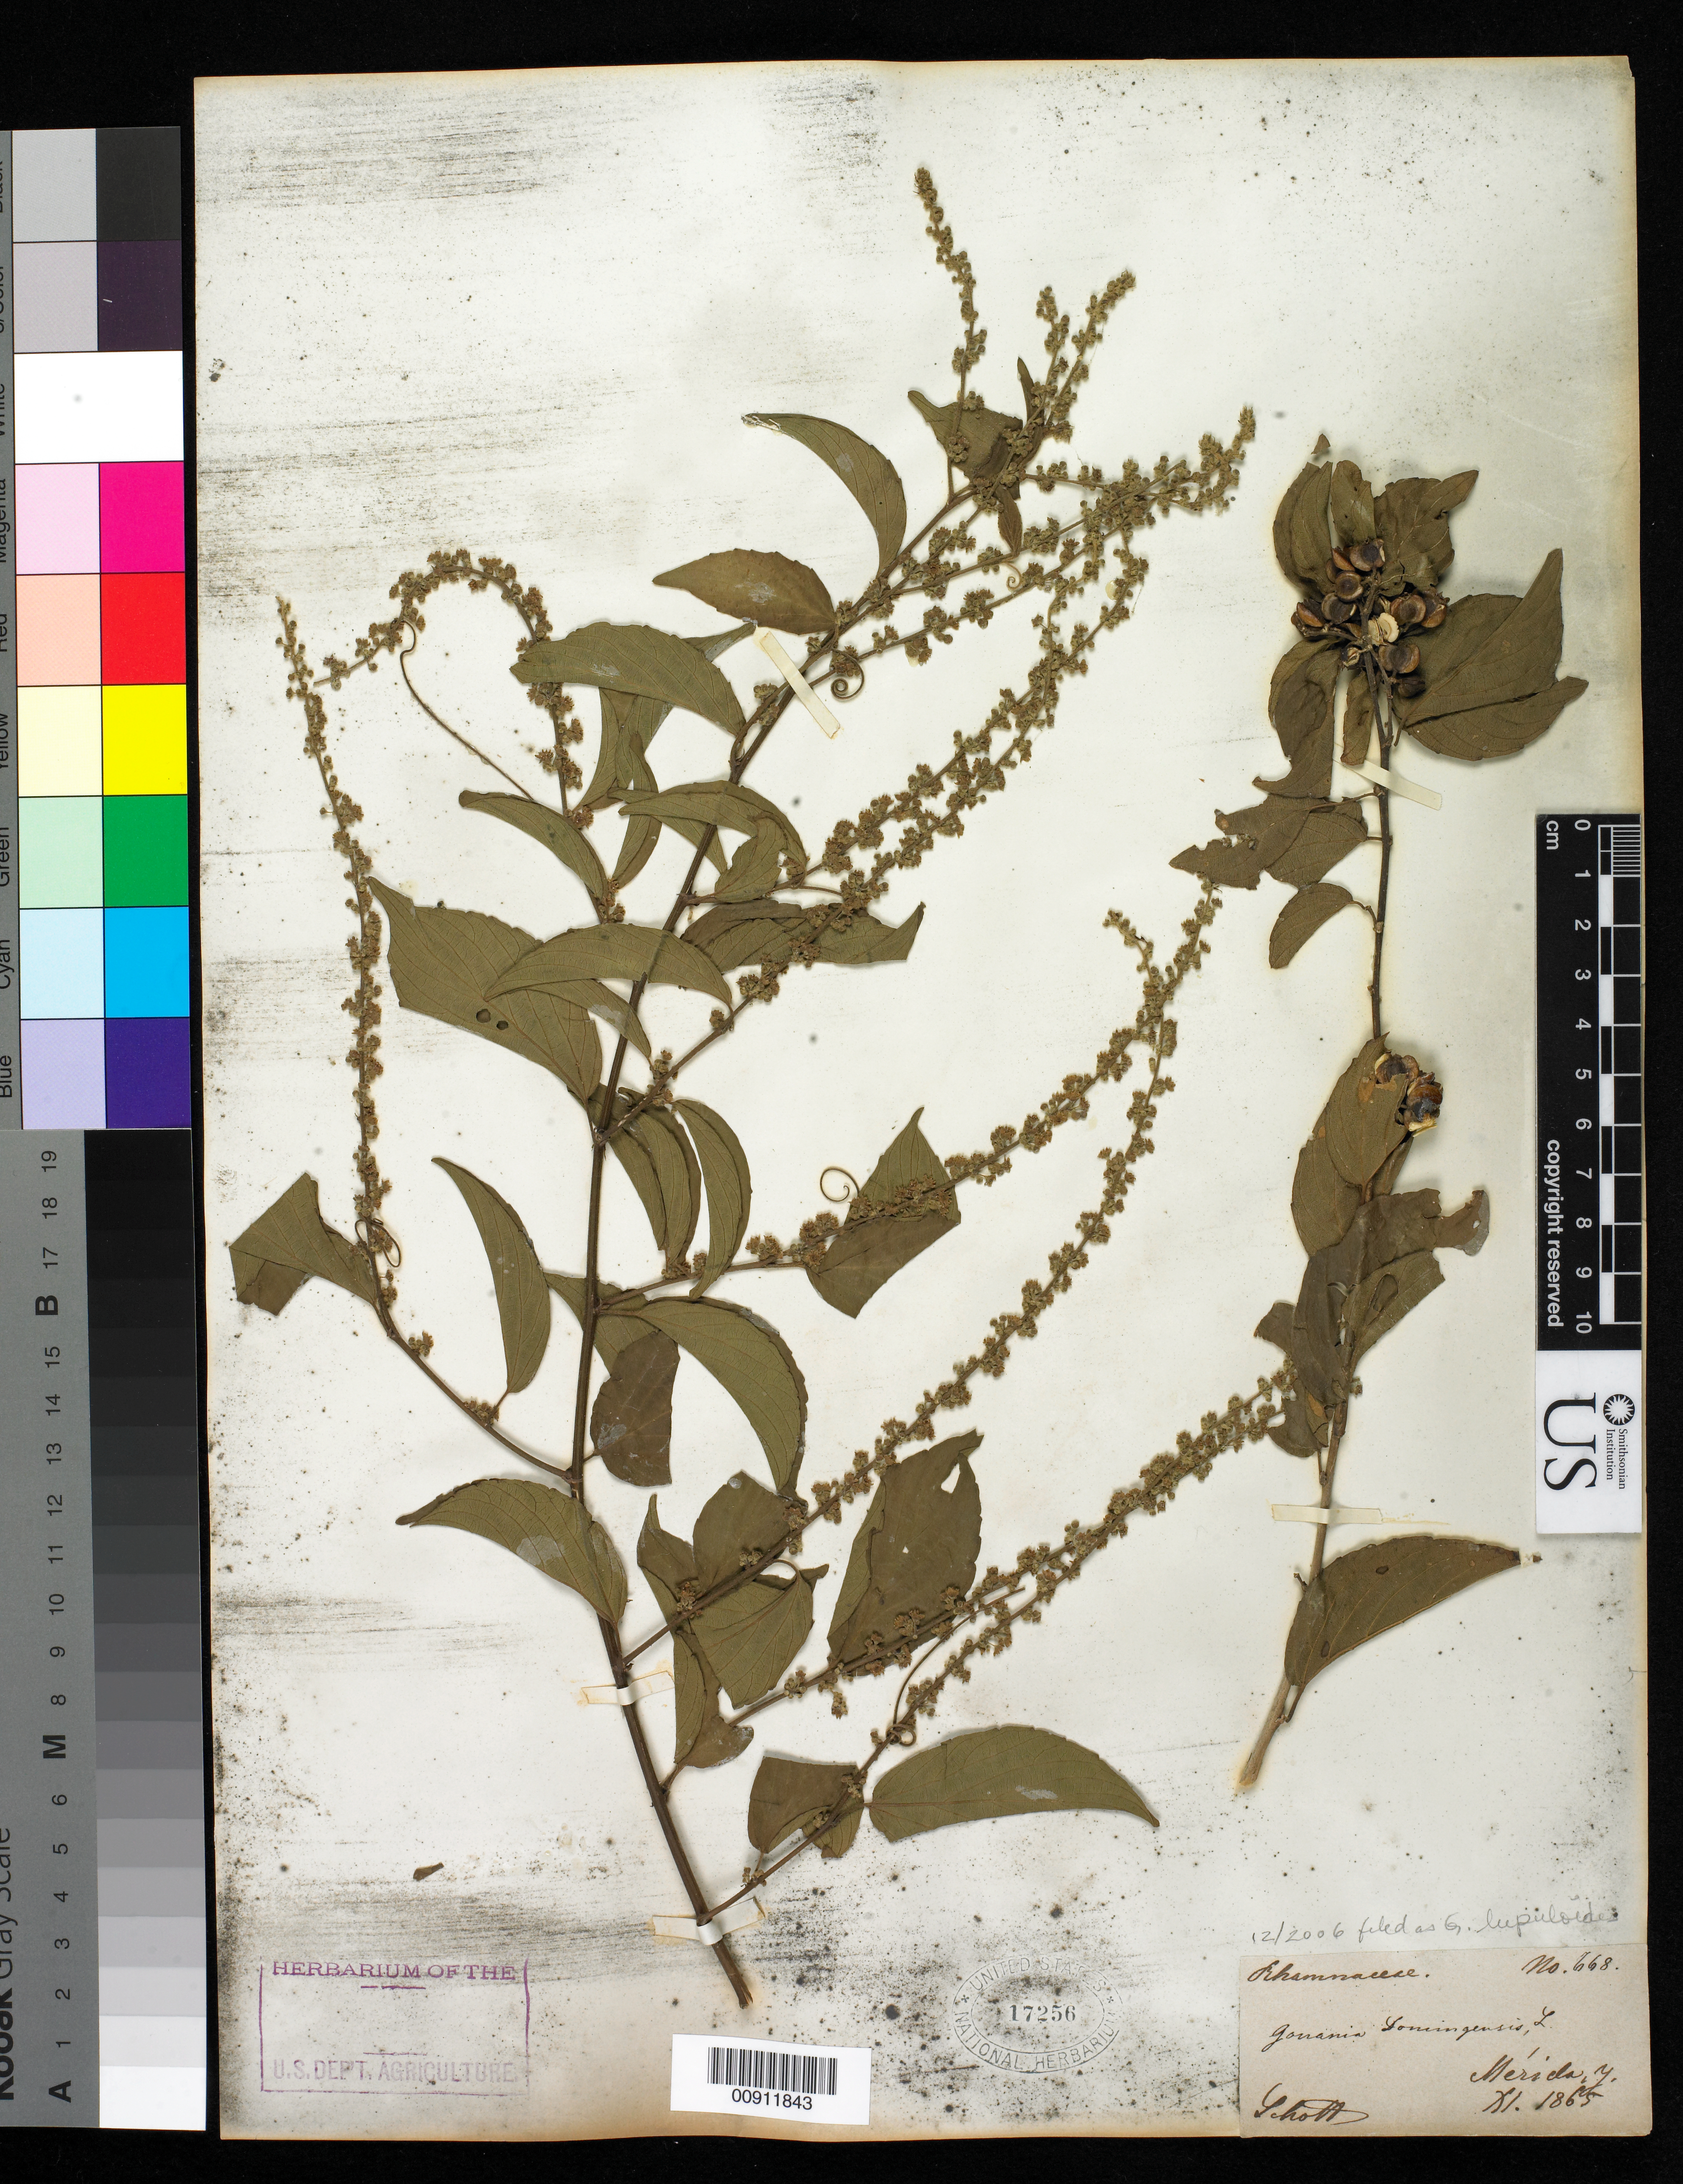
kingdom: Plantae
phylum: Tracheophyta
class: Magnoliopsida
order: Rosales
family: Rhamnaceae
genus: Gouania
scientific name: Gouania lupuloides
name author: (L.) Urb.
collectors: Schott, --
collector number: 668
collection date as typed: Nov 1865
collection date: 1865-11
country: Mexico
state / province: Yucatán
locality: Mérida, Yucatán.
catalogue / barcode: US 17256